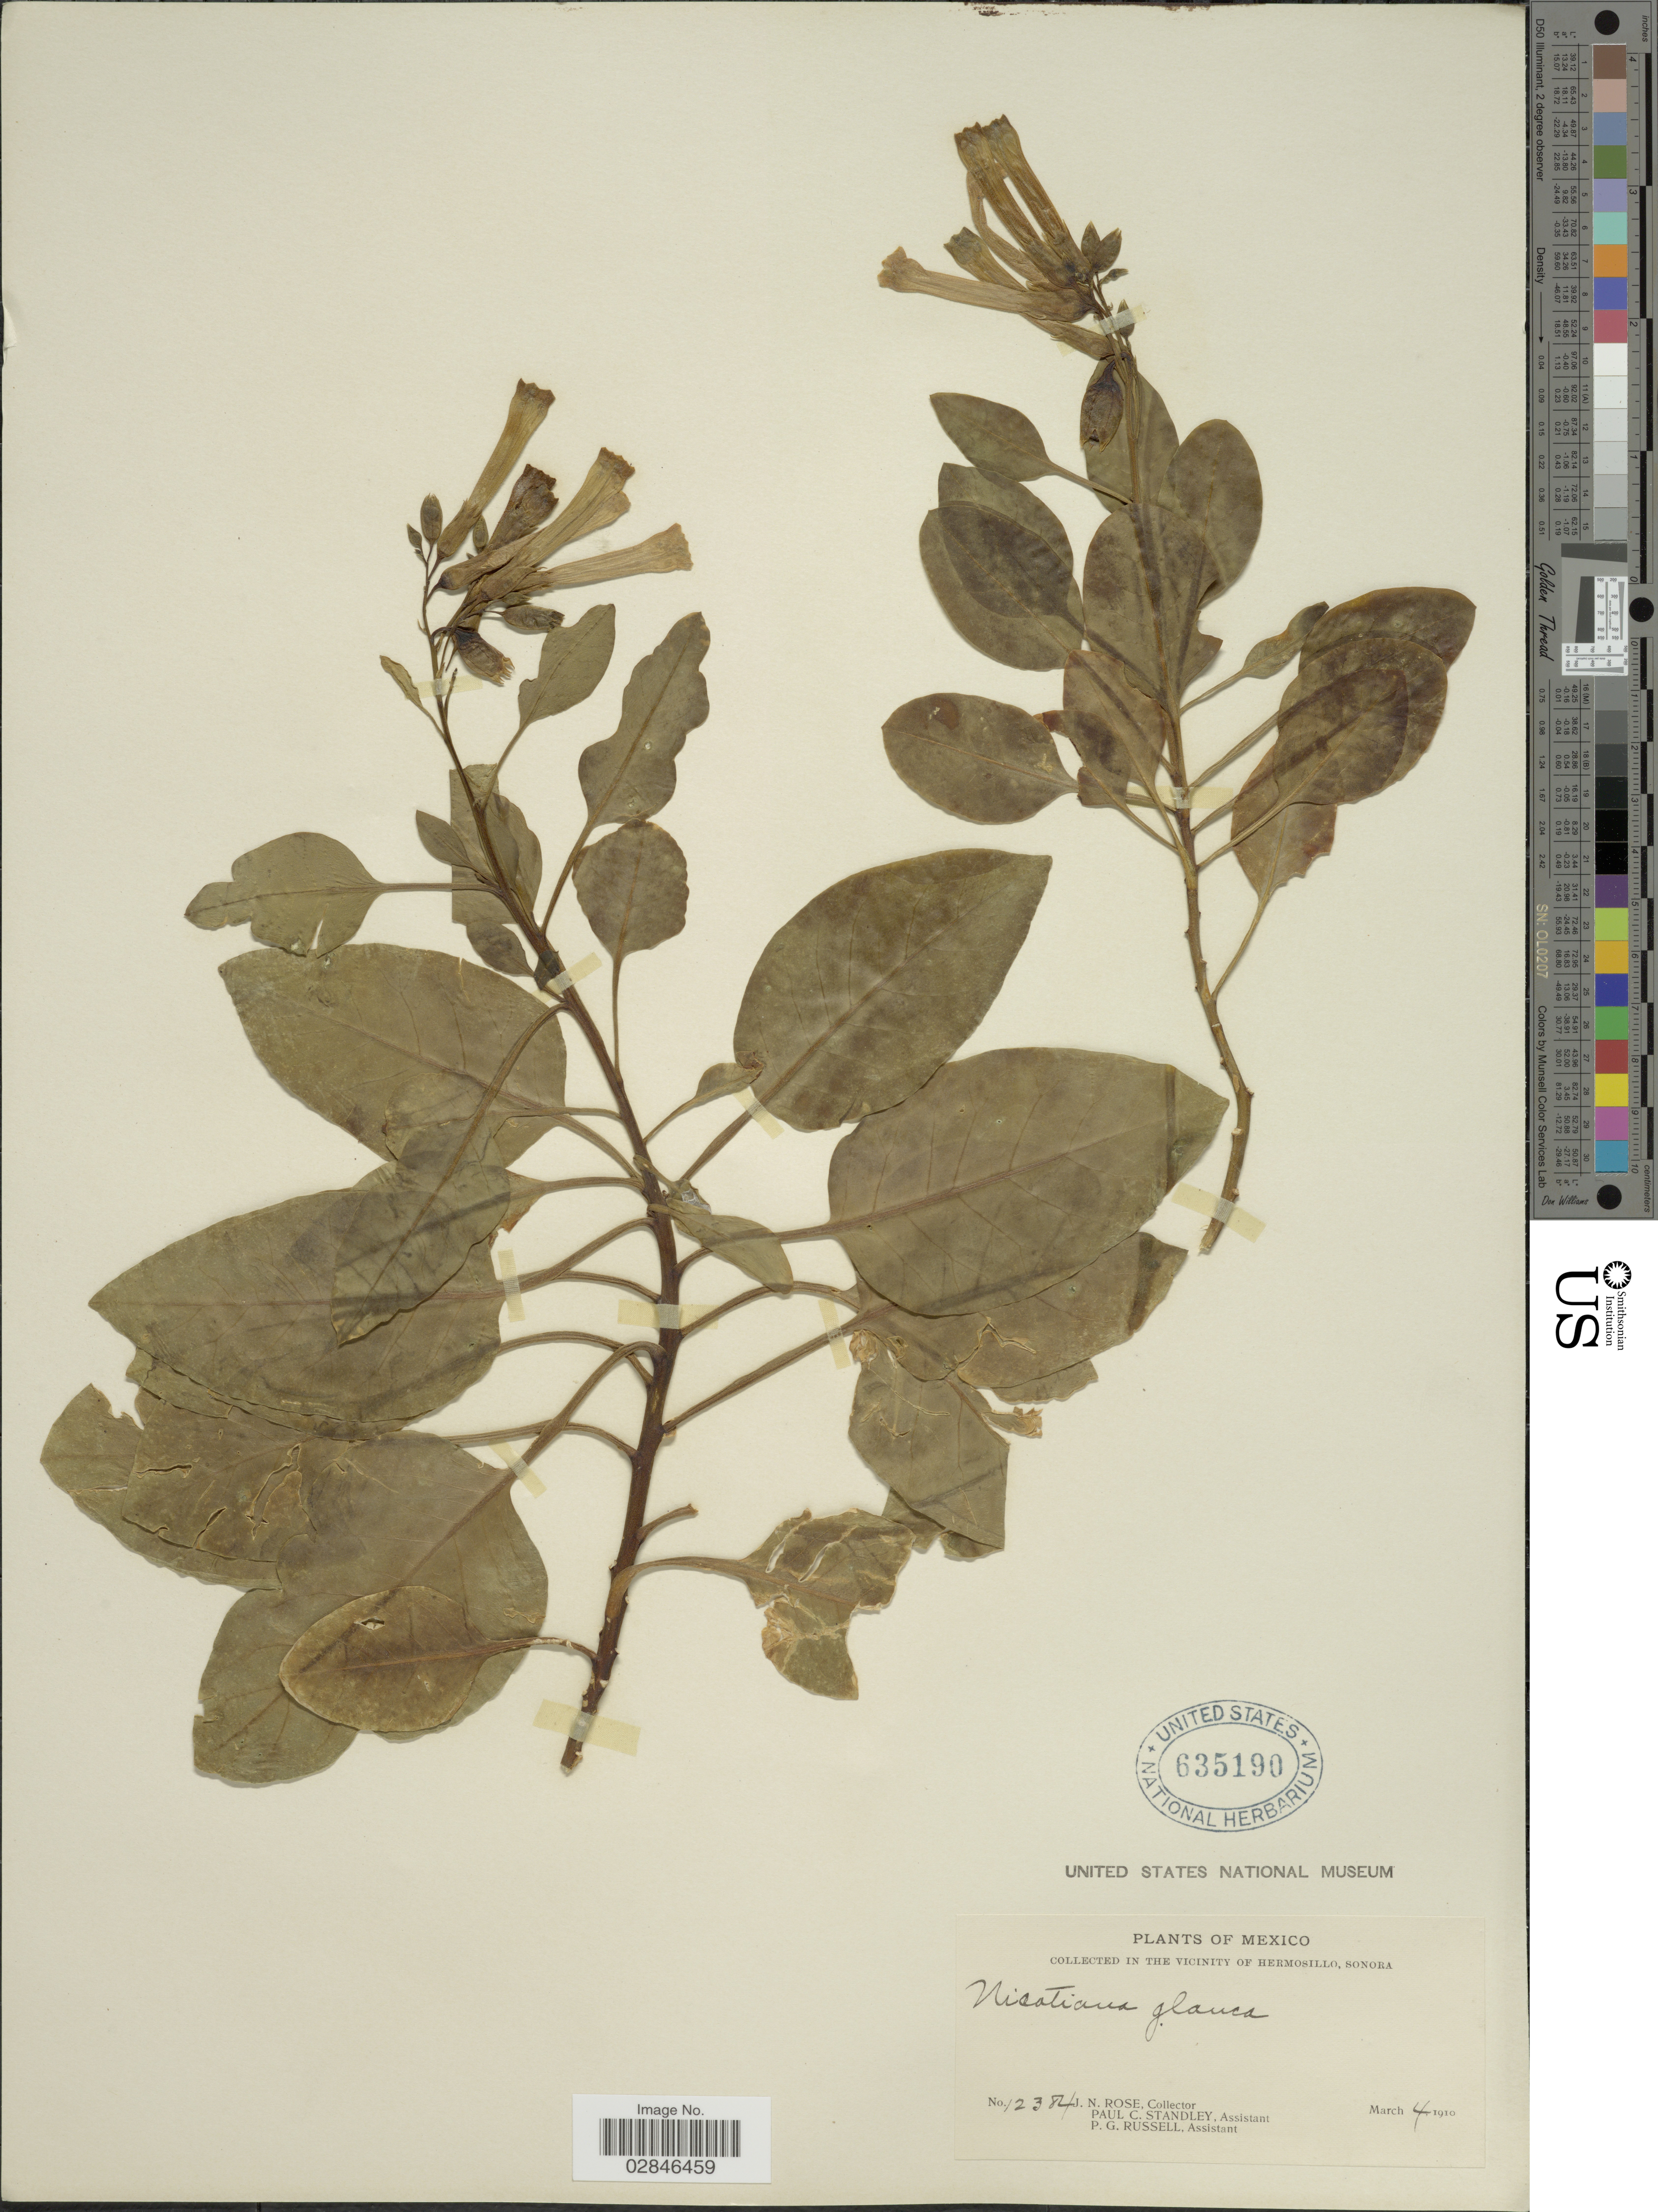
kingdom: Plantae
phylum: Tracheophyta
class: Magnoliopsida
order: Solanales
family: Solanaceae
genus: Nicotiana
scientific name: Nicotiana glauca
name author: Graham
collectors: J. N. Rose, P. C. Standley & P. G. Russell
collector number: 12384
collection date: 1910-03-04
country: Mexico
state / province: Sonora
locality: In the vicinityof Hermosillo.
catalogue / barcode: US 635190